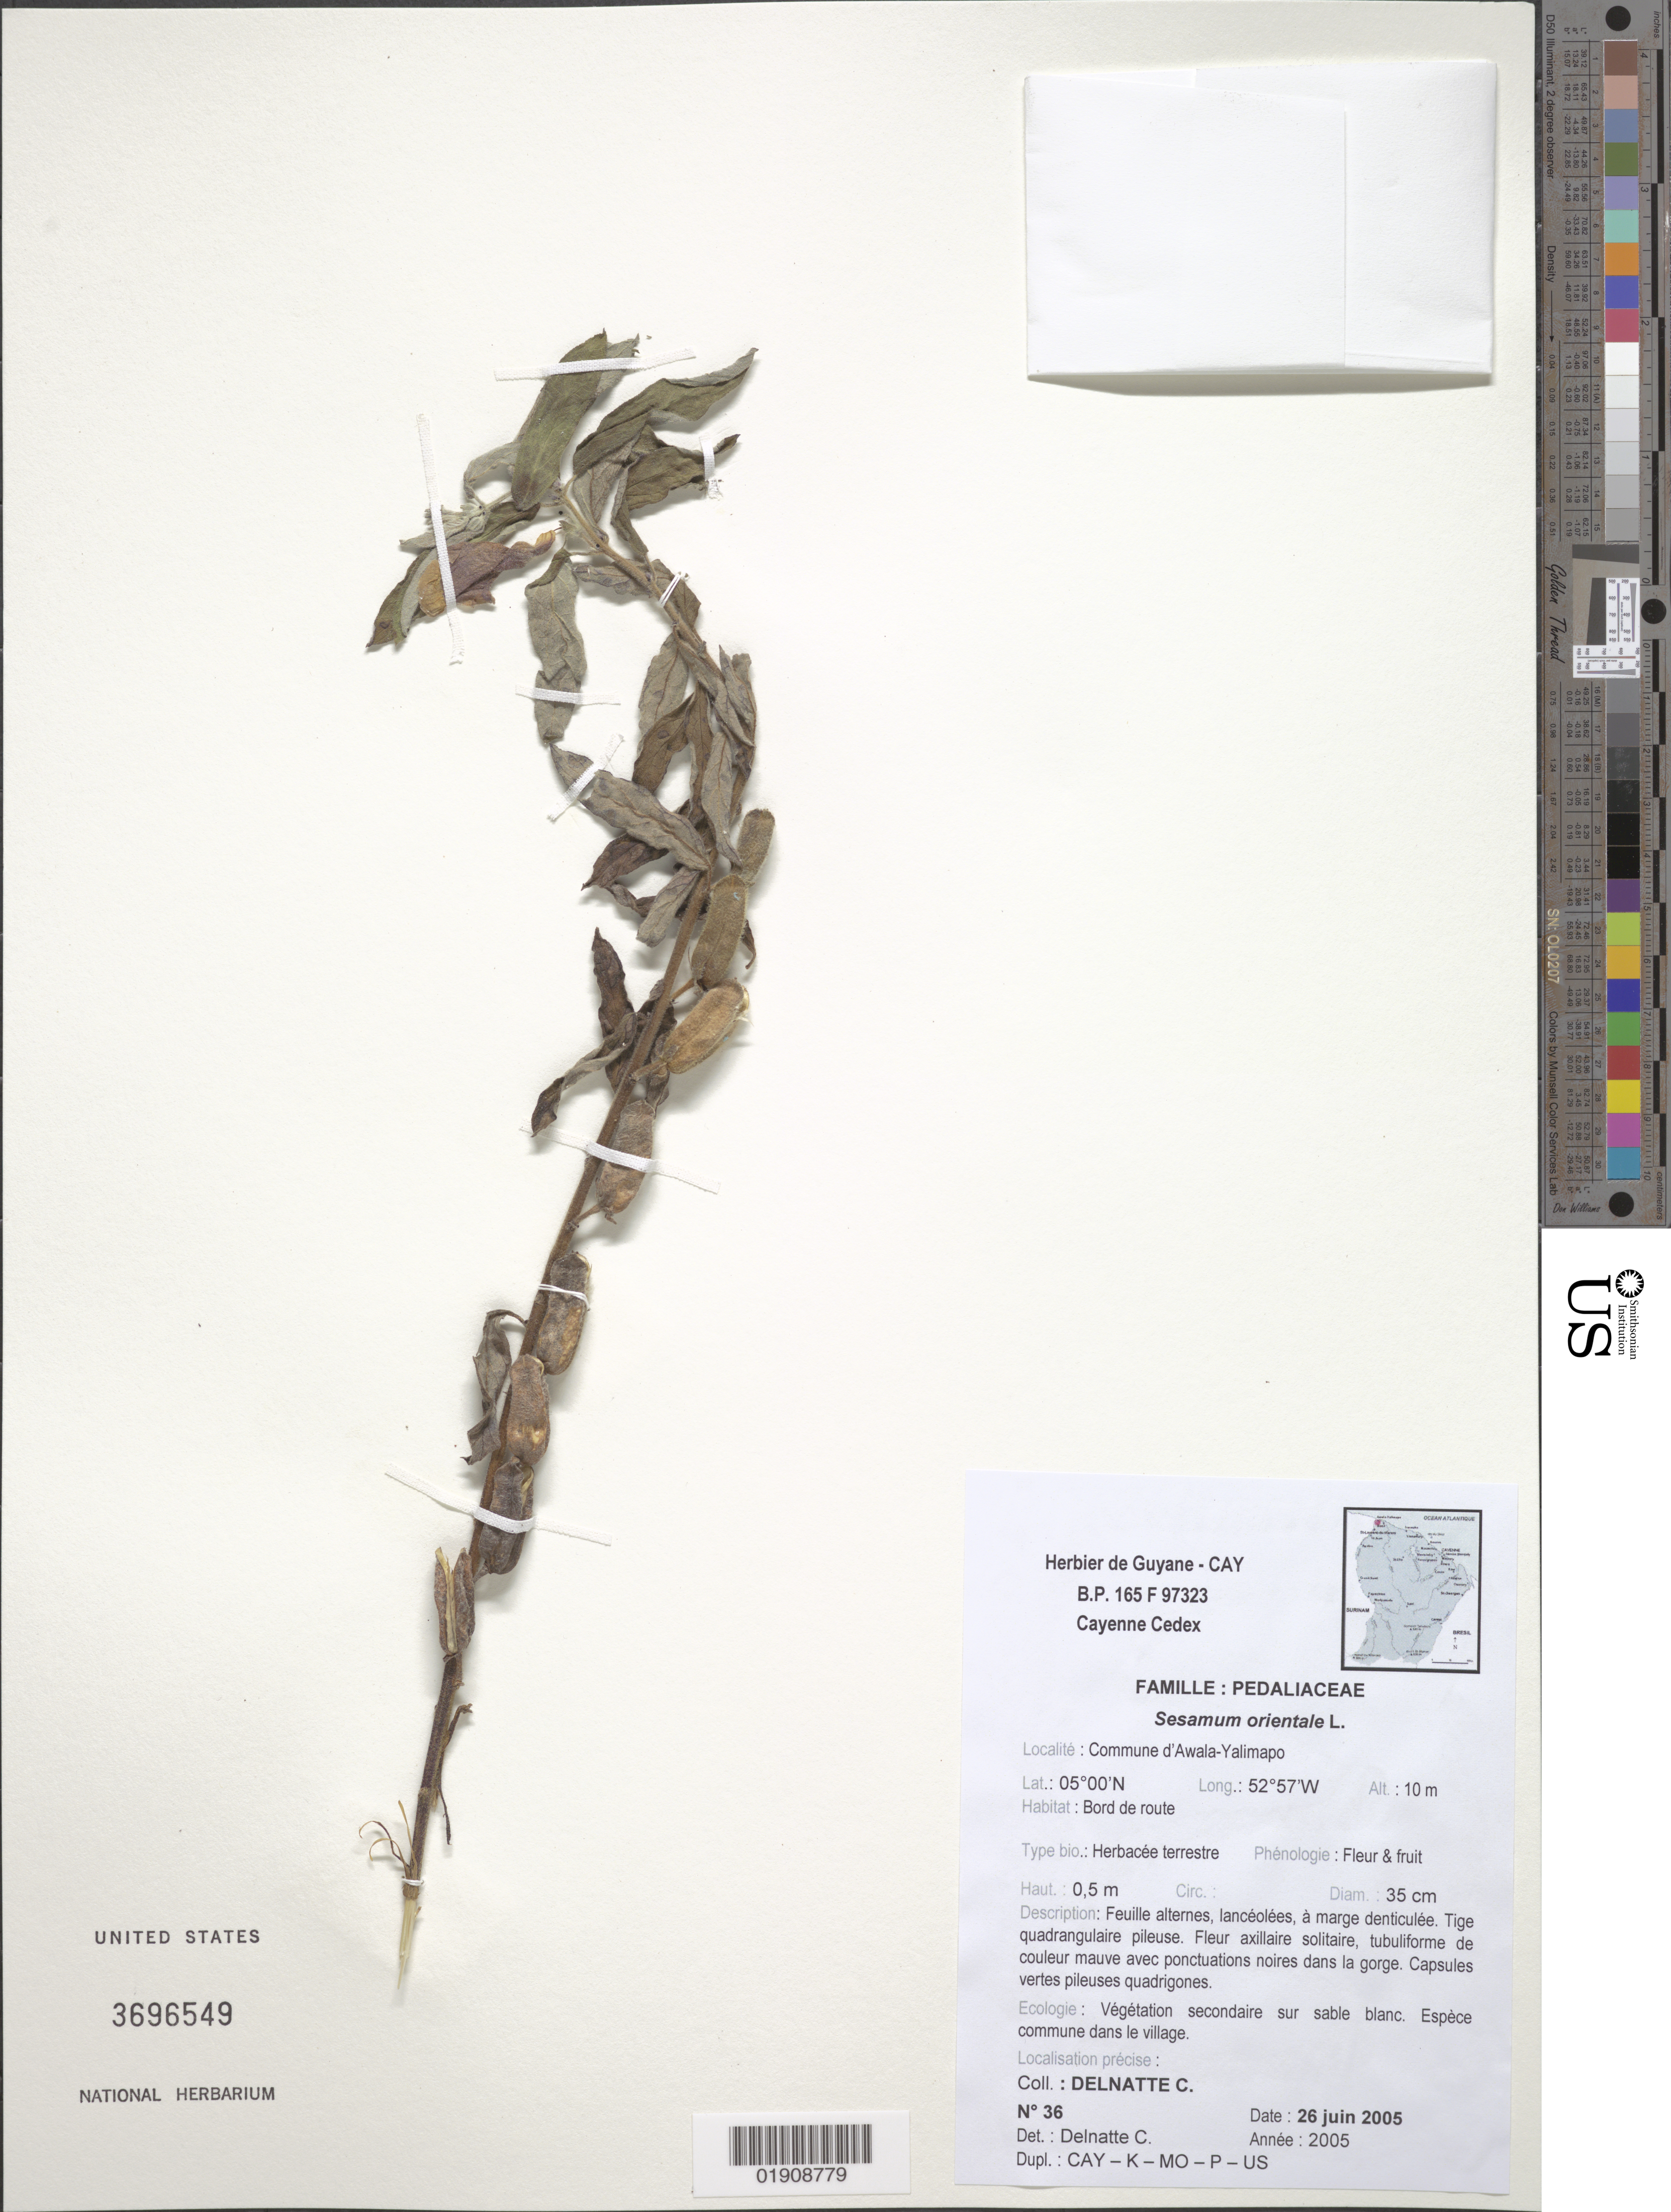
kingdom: Plantae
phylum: Tracheophyta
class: Magnoliopsida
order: Lamiales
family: Pedaliaceae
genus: Sesamum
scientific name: Sesamum orientale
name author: L.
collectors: C. Delnatte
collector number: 36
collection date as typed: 26 June 2005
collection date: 2005-06-26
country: French Guiana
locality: Commune d'Awala-Yalimapo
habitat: Vegetation secondaire sur sable blanc; espece commune dans le village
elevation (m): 10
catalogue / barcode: US 3696549